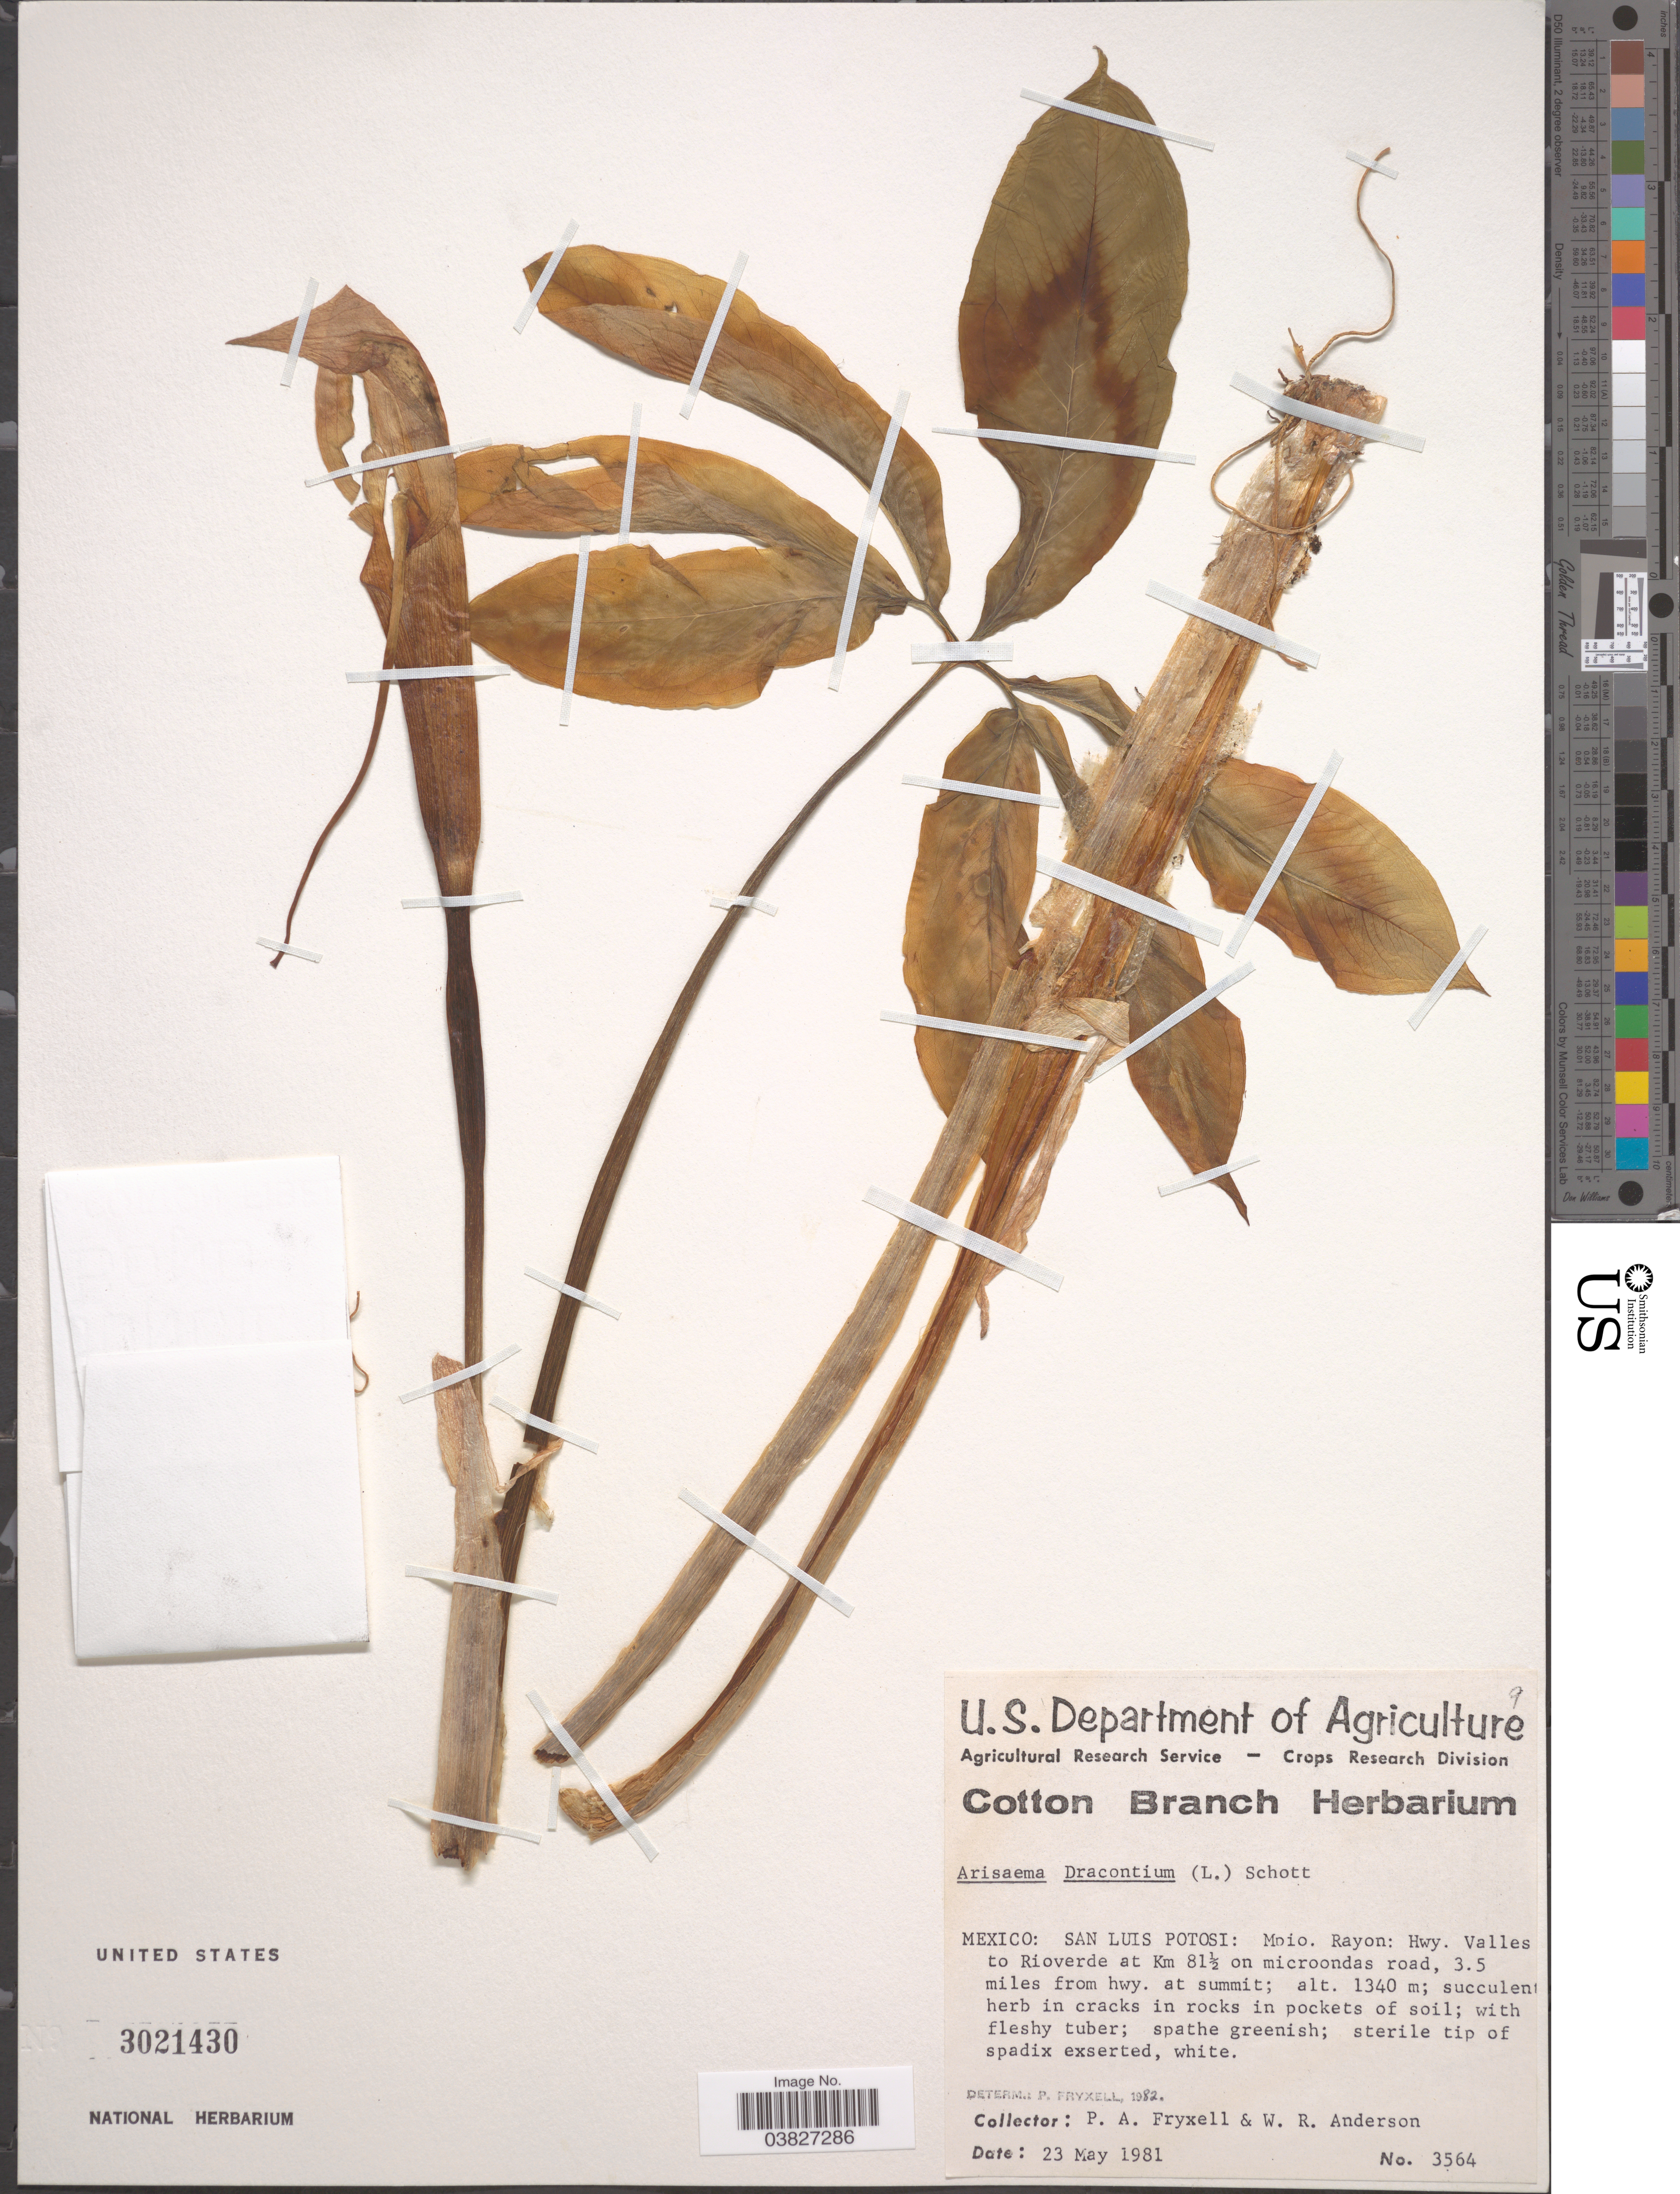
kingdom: Plantae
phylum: Tracheophyta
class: Liliopsida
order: Alismatales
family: Araceae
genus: Arisaema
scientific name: Arisaema macrospathum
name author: Benth.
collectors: P. A. Fryxell & W. Anderson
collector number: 3564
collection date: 1981-05-23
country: Mexico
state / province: San Luis Potosí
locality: Mpio. Rayon: Hwy. Valles to Rioverde at Km 81½ on microondas road, 3.5 miles from hwy. at summit.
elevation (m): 1340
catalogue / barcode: US 3021430